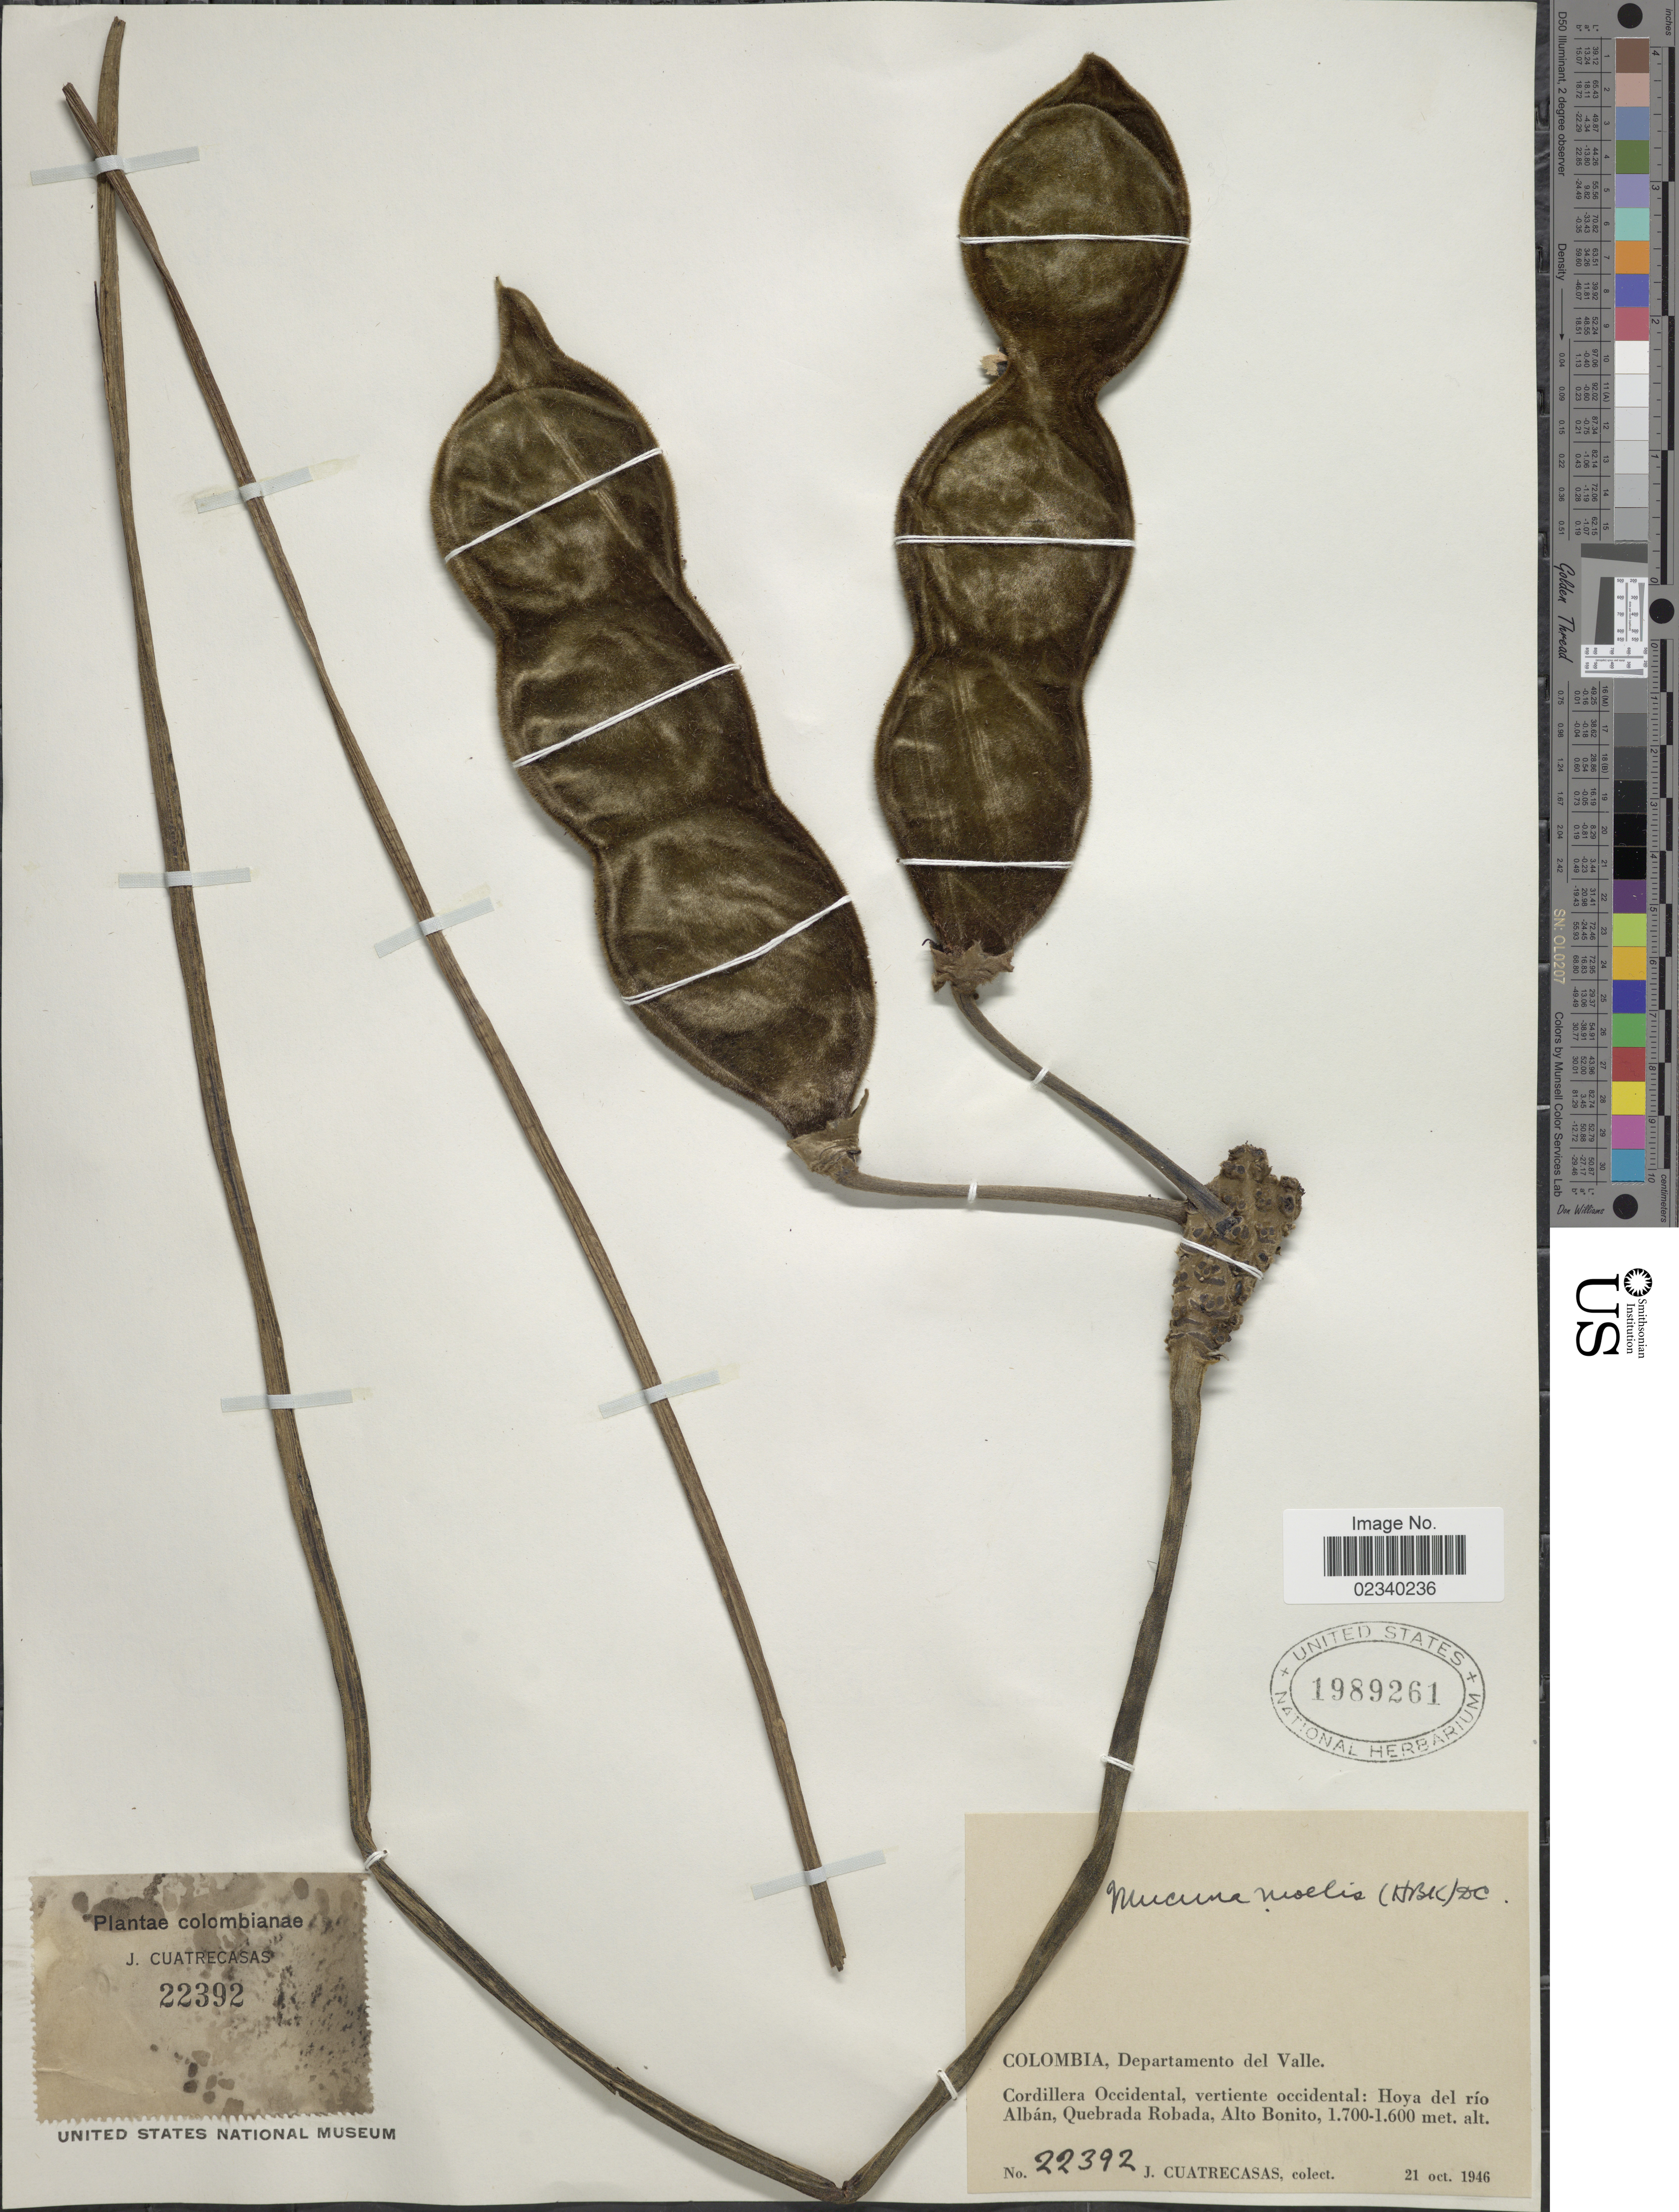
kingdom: Plantae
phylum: Tracheophyta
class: Magnoliopsida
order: Fabales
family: Fabaceae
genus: Mucuna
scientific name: Mucuna mollis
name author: (Kunth) DC.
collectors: J. Cuatrecasas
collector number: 22392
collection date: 1946-10-21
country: Colombia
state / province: Valle del Cauca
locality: Departamento del Valle. Cordillera Occidental, vertiente occidental: Hoya del Rio Alban, Quebrada Robada, Alto Bonito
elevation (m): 1600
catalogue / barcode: US 1989261